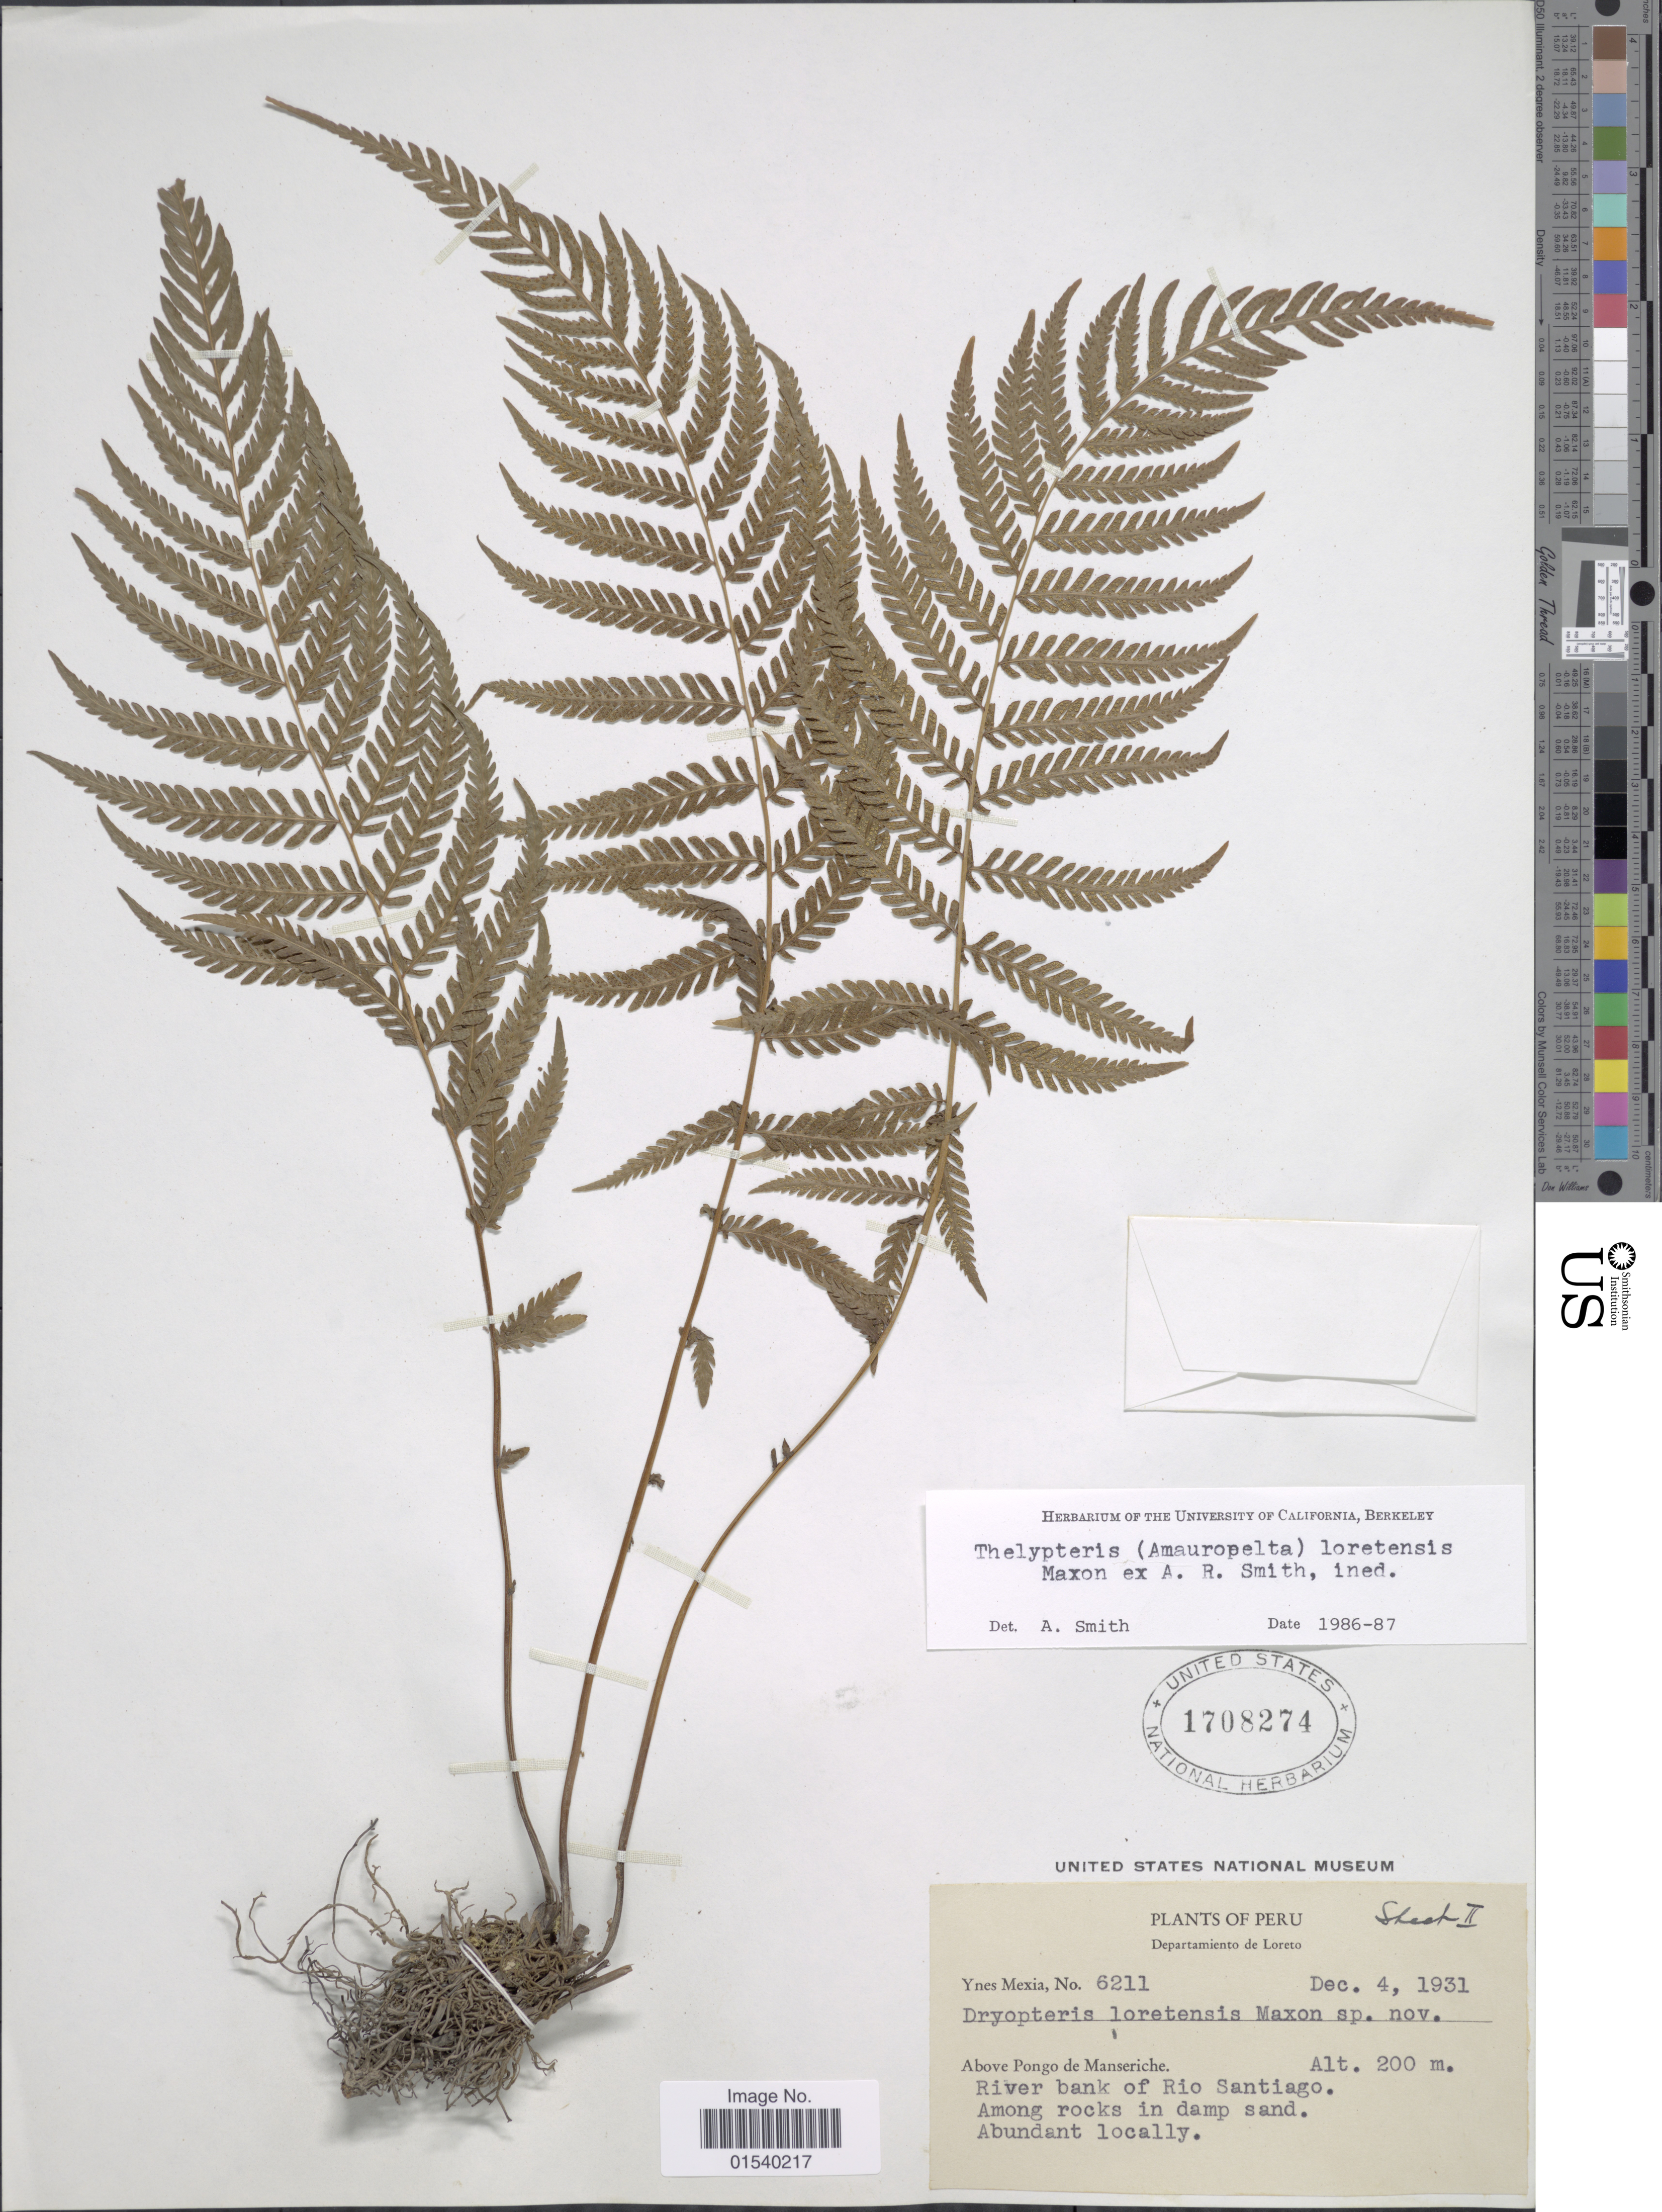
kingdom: Plantae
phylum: Tracheophyta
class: Polypodiopsida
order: Polypodiales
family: Thelypteridaceae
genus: Amauropelta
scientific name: Amauropelta loretensis (A.R. Sm.) comb. nov., ined 2015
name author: (A.R. Sm.)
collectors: Y. Mexia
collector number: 6211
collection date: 1931-12-04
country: Peru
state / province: Loreto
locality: Departamento de Loreto, Above Pongo de Manseriche, River bank of Rio Santiago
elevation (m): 200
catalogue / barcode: US 1708274